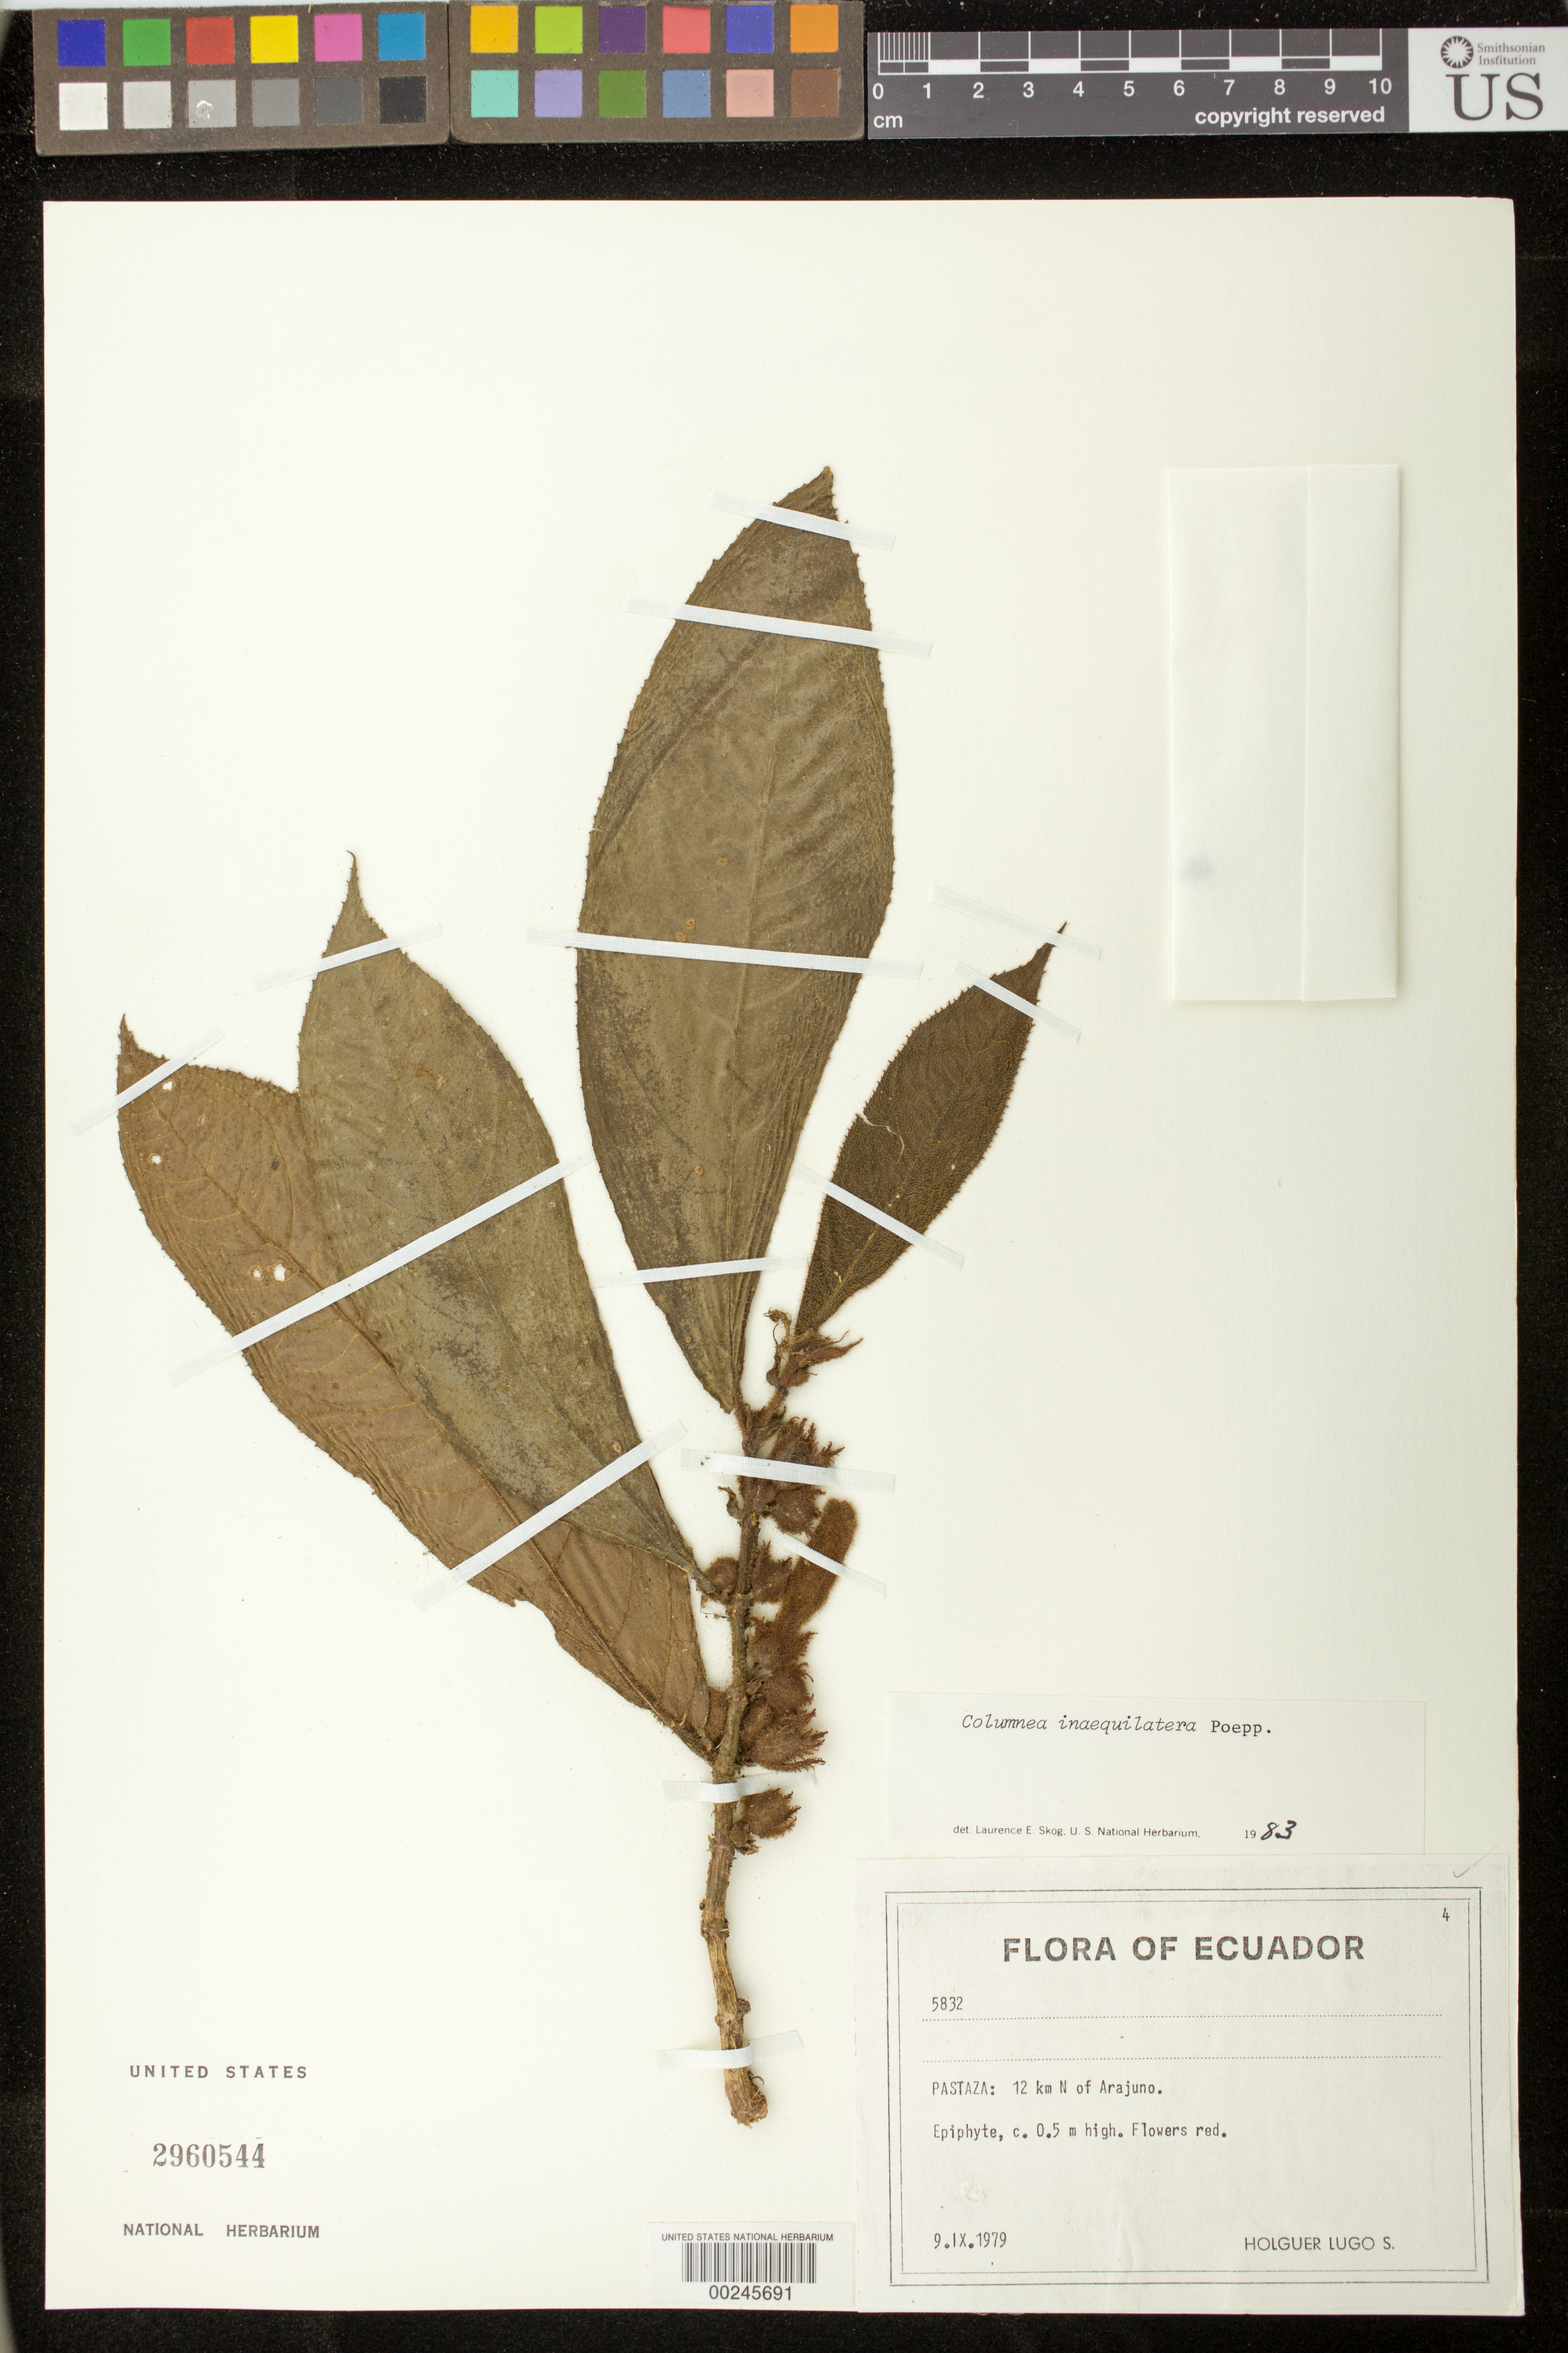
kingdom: Plantae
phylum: Tracheophyta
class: Magnoliopsida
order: Lamiales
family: Gesneriaceae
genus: Columnea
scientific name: Columnea inaequilatera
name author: Poepp.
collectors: H. Lugo S.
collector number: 5832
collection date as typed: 09 Sep 1979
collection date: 1979-09-09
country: Ecuador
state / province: Pastaza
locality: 12 km N of Arajuno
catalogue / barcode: US 2960544